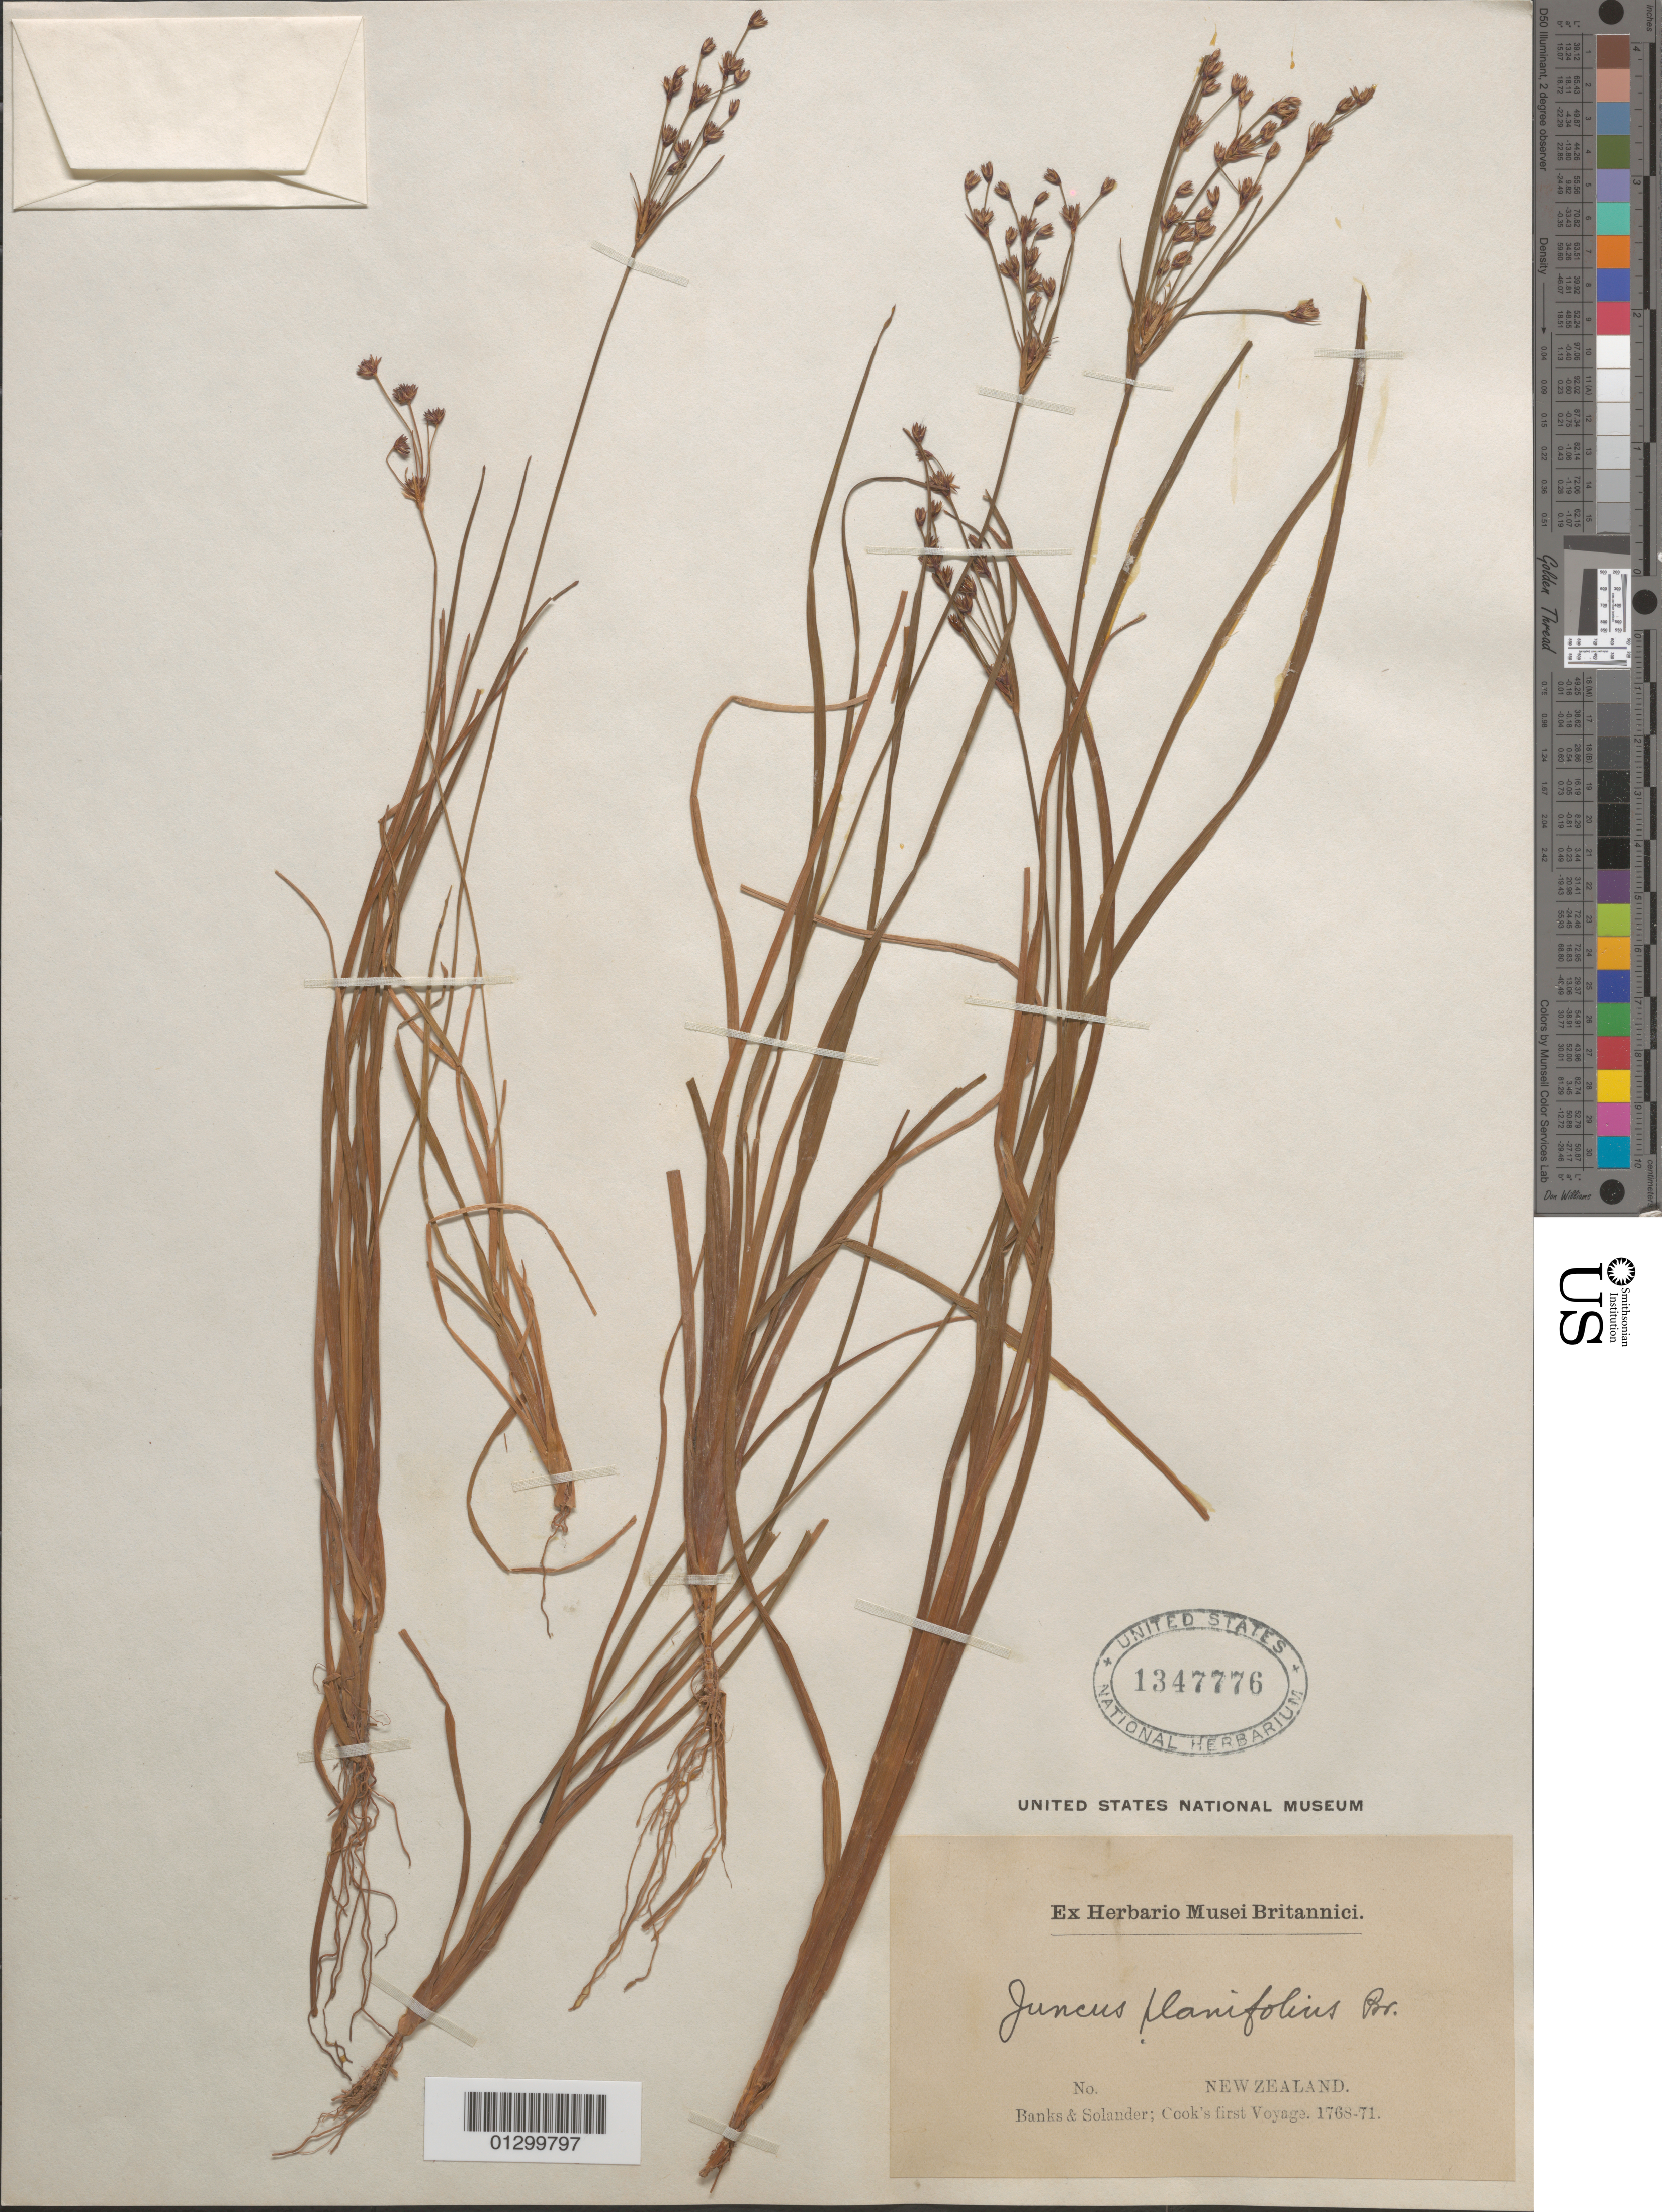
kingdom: Plantae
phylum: Tracheophyta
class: Liliopsida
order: Poales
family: Juncaceae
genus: Juncus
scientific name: Juncus planifolius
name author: R. Br.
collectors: J. Banks & D. C. Solander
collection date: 1768/1771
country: New Zealand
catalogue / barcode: US 1347776